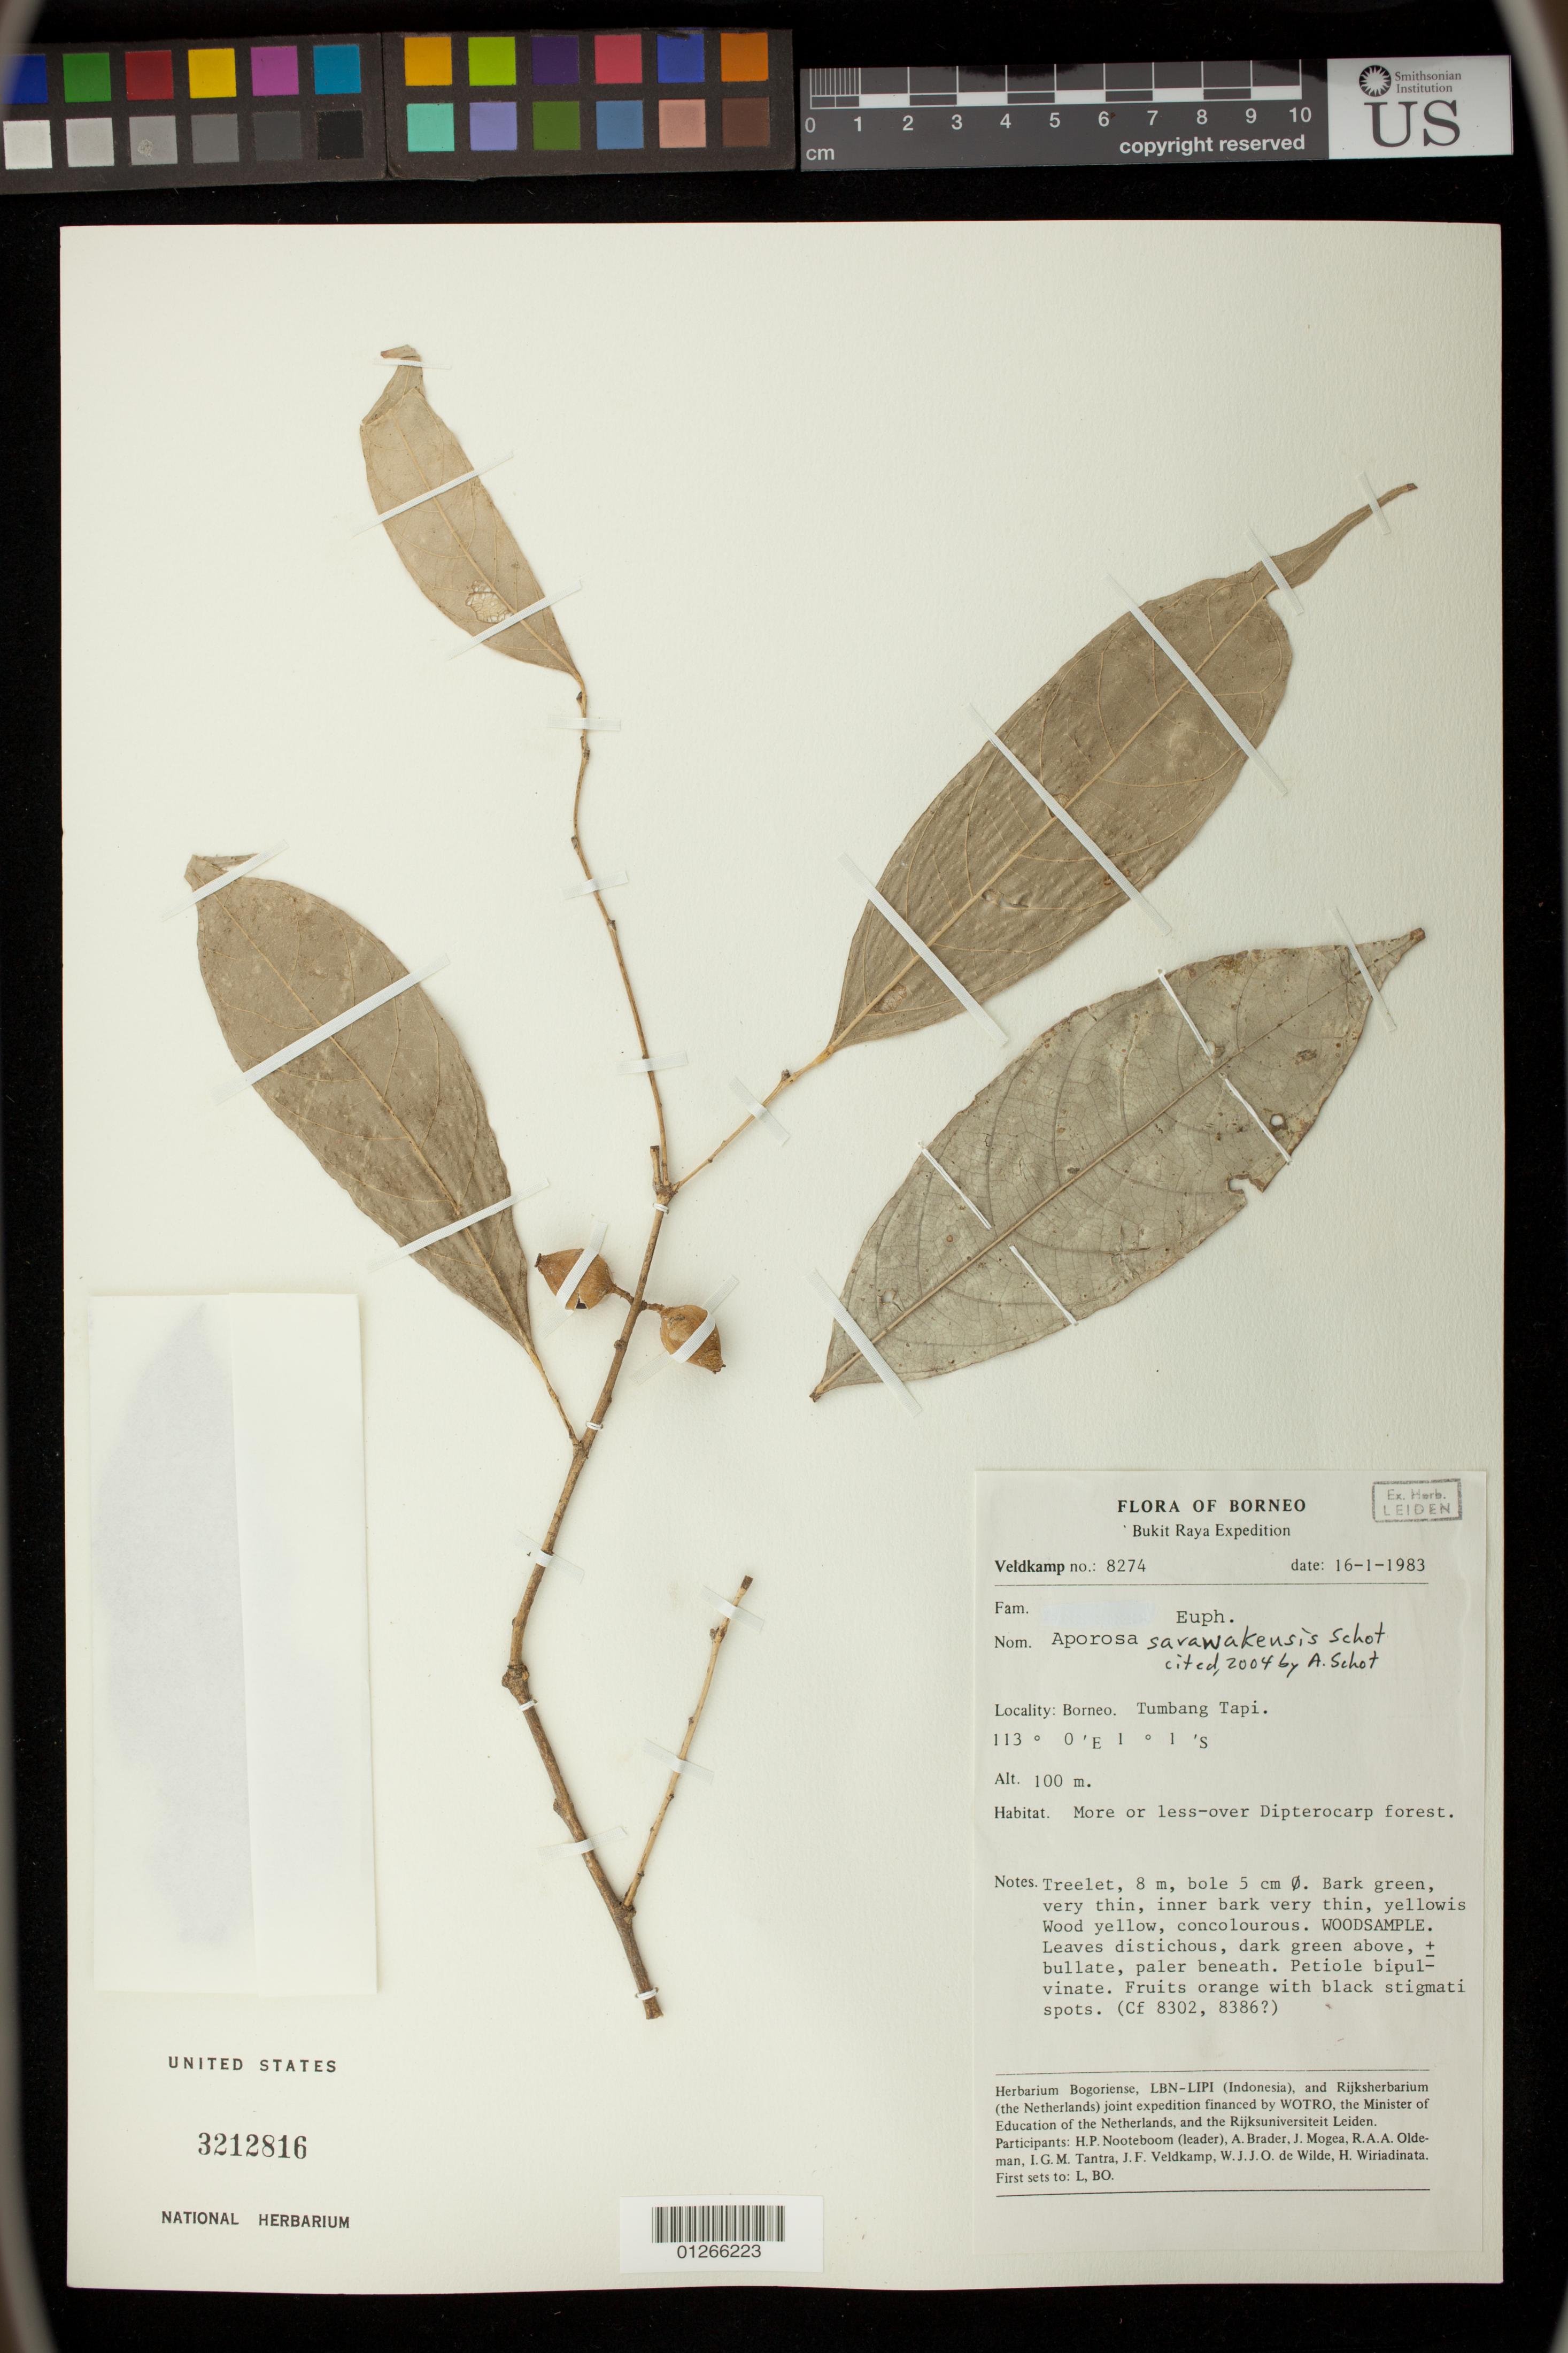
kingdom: Plantae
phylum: Tracheophyta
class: Magnoliopsida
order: Malpighiales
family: Phyllanthaceae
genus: Aporosa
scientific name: Aporosa sarawakensis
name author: Schot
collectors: J. F. Veldkamp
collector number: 8274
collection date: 1983-01-16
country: Indonesia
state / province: Kalimantan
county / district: Kalimantan Tengah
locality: Borneo. Bukit Raya. Tumbang Tapi.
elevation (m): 100